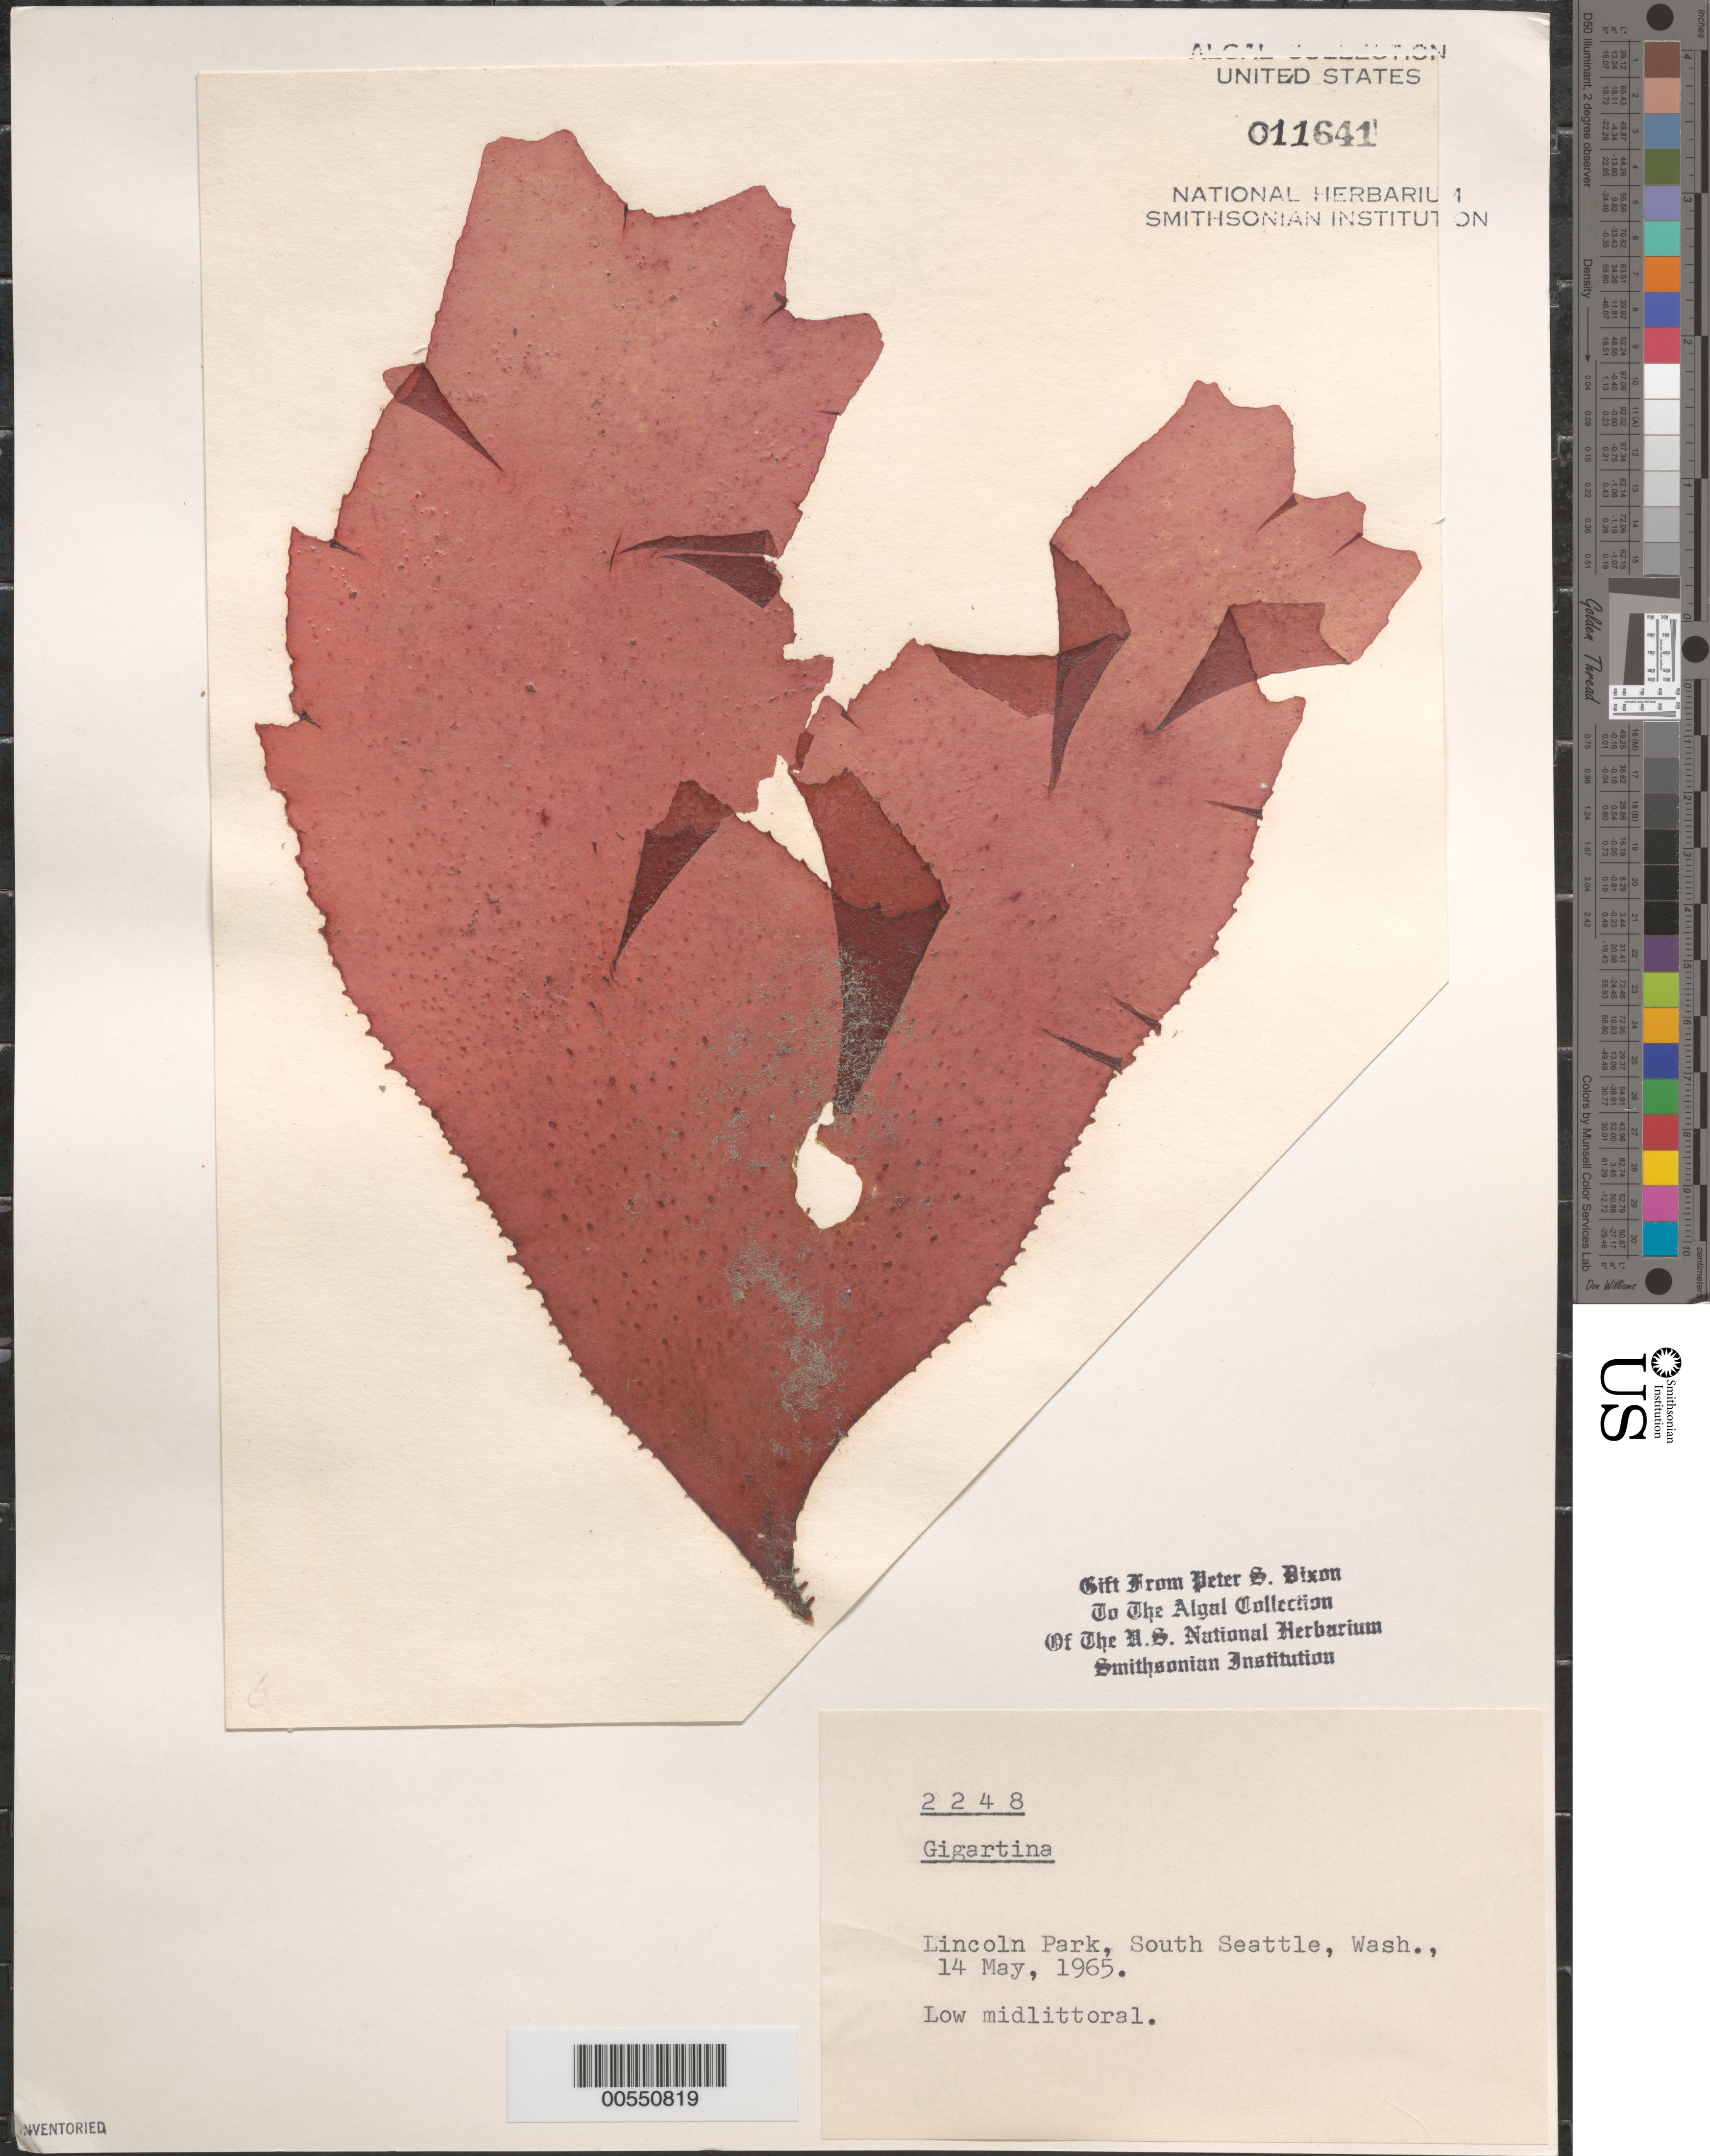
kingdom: Plantae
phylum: Rhodophyta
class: Florideophyceae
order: Gigartinales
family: Gigartinaceae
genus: Gigartina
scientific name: Gigartina sp.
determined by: Dixon, P. S.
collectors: P. S. Dixon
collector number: PSD 2248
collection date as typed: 14 May 1965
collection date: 1965-05-14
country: United States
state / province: Washington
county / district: King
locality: Lincoln Park, south Seattle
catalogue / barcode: US 11641